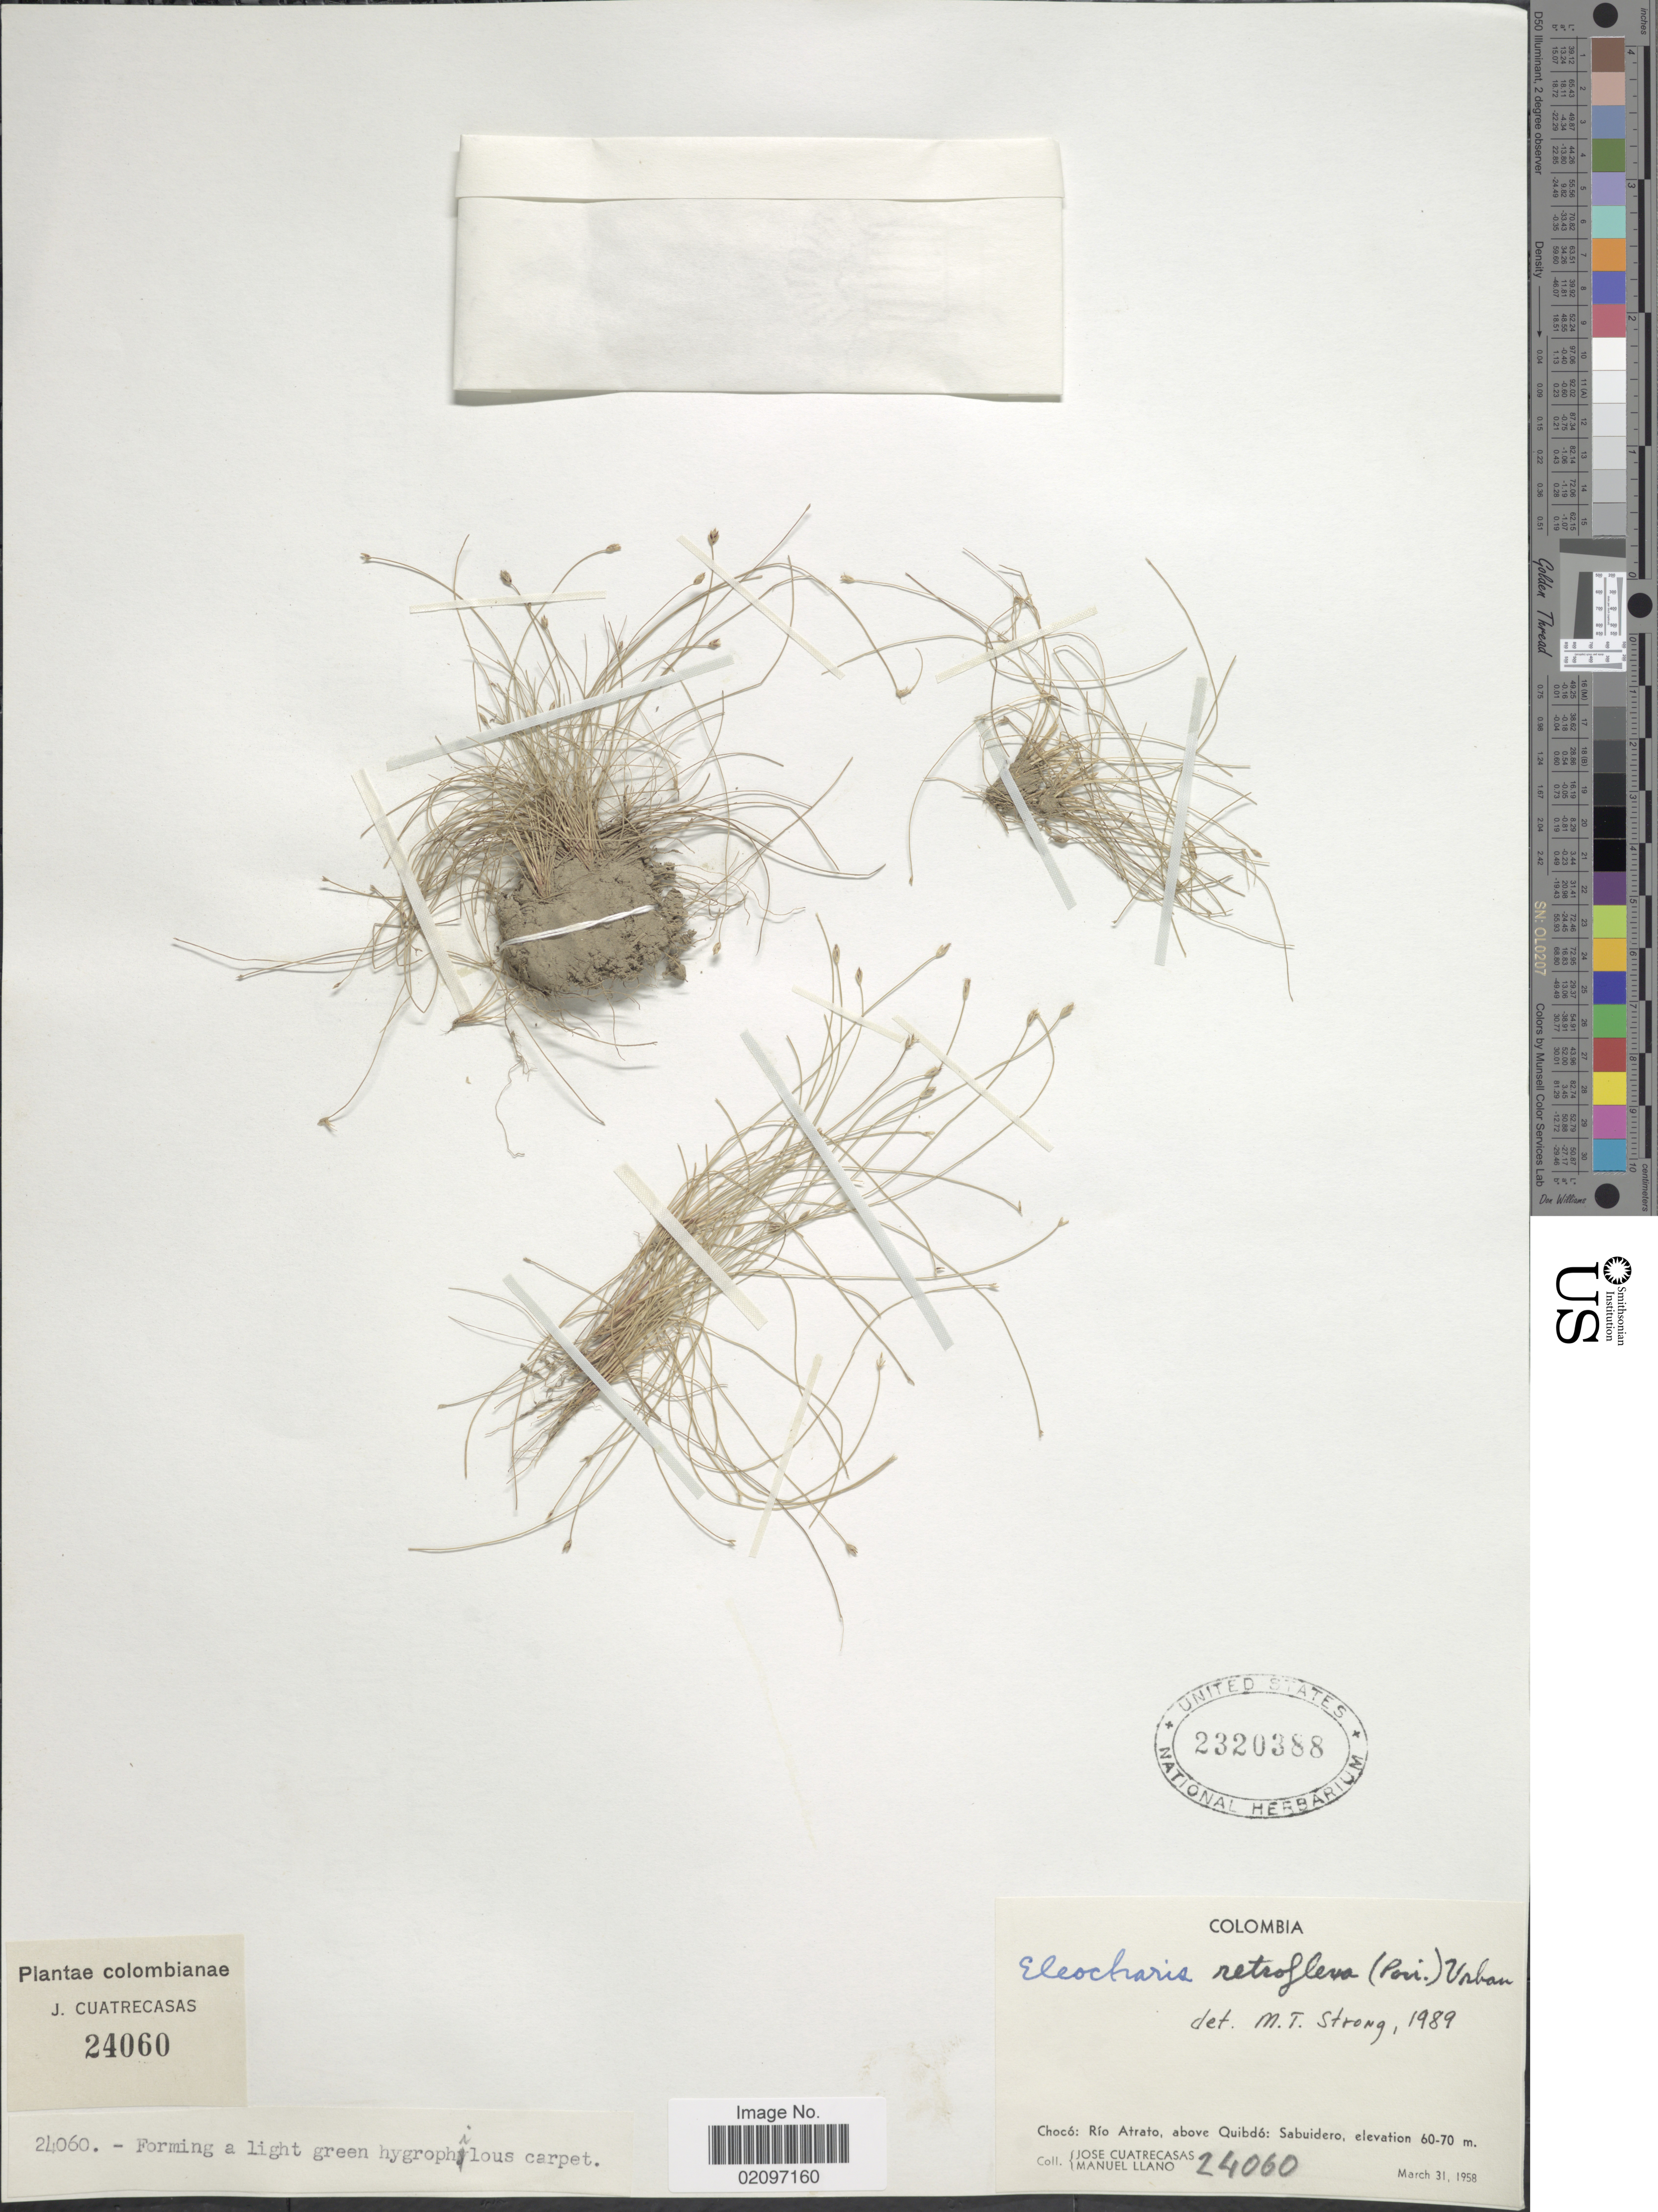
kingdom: Plantae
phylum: Tracheophyta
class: Liliopsida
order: Poales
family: Cyperaceae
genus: Eleocharis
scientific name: Eleocharis retroflexa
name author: (Poir.) Urb.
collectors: J. Cuatrecasas & M. d. Llano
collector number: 24060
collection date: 1958-03-31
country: Colombia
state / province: Chocó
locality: Choco: Rio Afrato, above Quibdo: Sabuidero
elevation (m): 60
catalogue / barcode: US 2320388